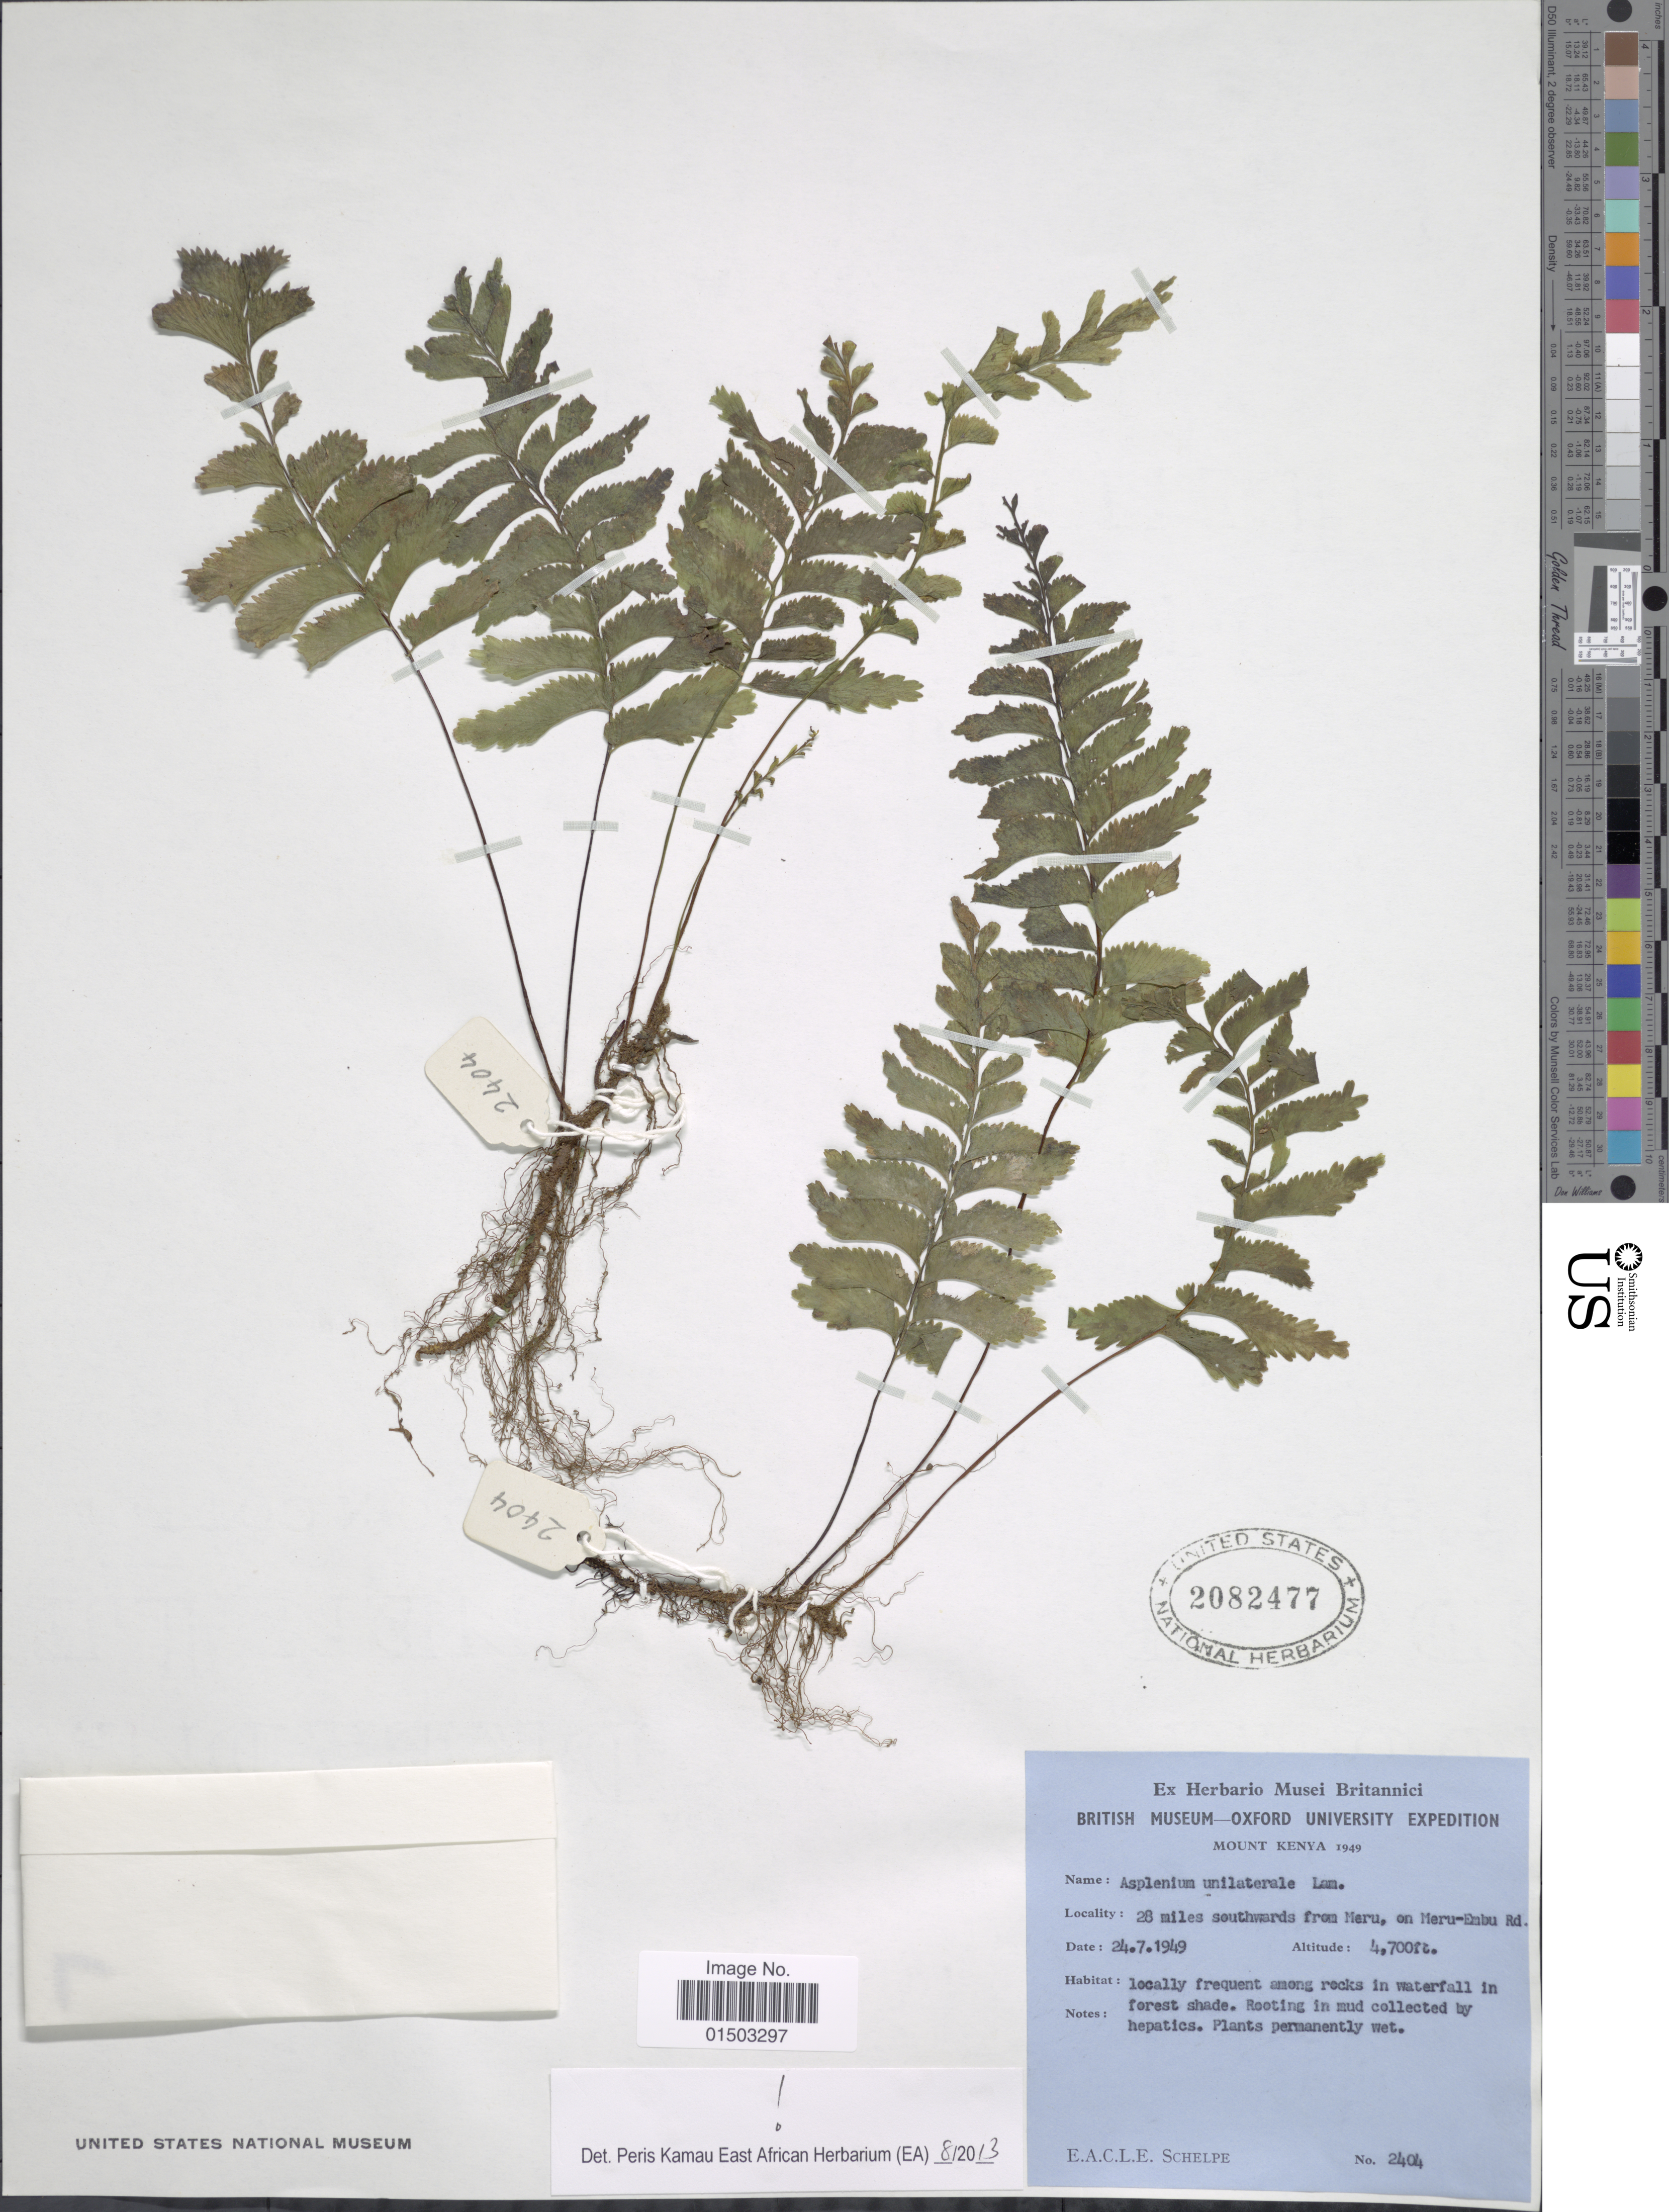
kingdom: Plantae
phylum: Tracheophyta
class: Polypodiopsida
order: Polypodiales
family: Aspleniaceae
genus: Hymenasplenium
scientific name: Hymenasplenium unilaterale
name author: (Lam.) Hayata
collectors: E. A. C. L. E. Schelpe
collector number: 2404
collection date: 1949-07-24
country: Kenya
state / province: Meru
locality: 28 miles southwards from Meru, on Meru-Embu Rd.Kenya.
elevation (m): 1433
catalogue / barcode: US 2082477